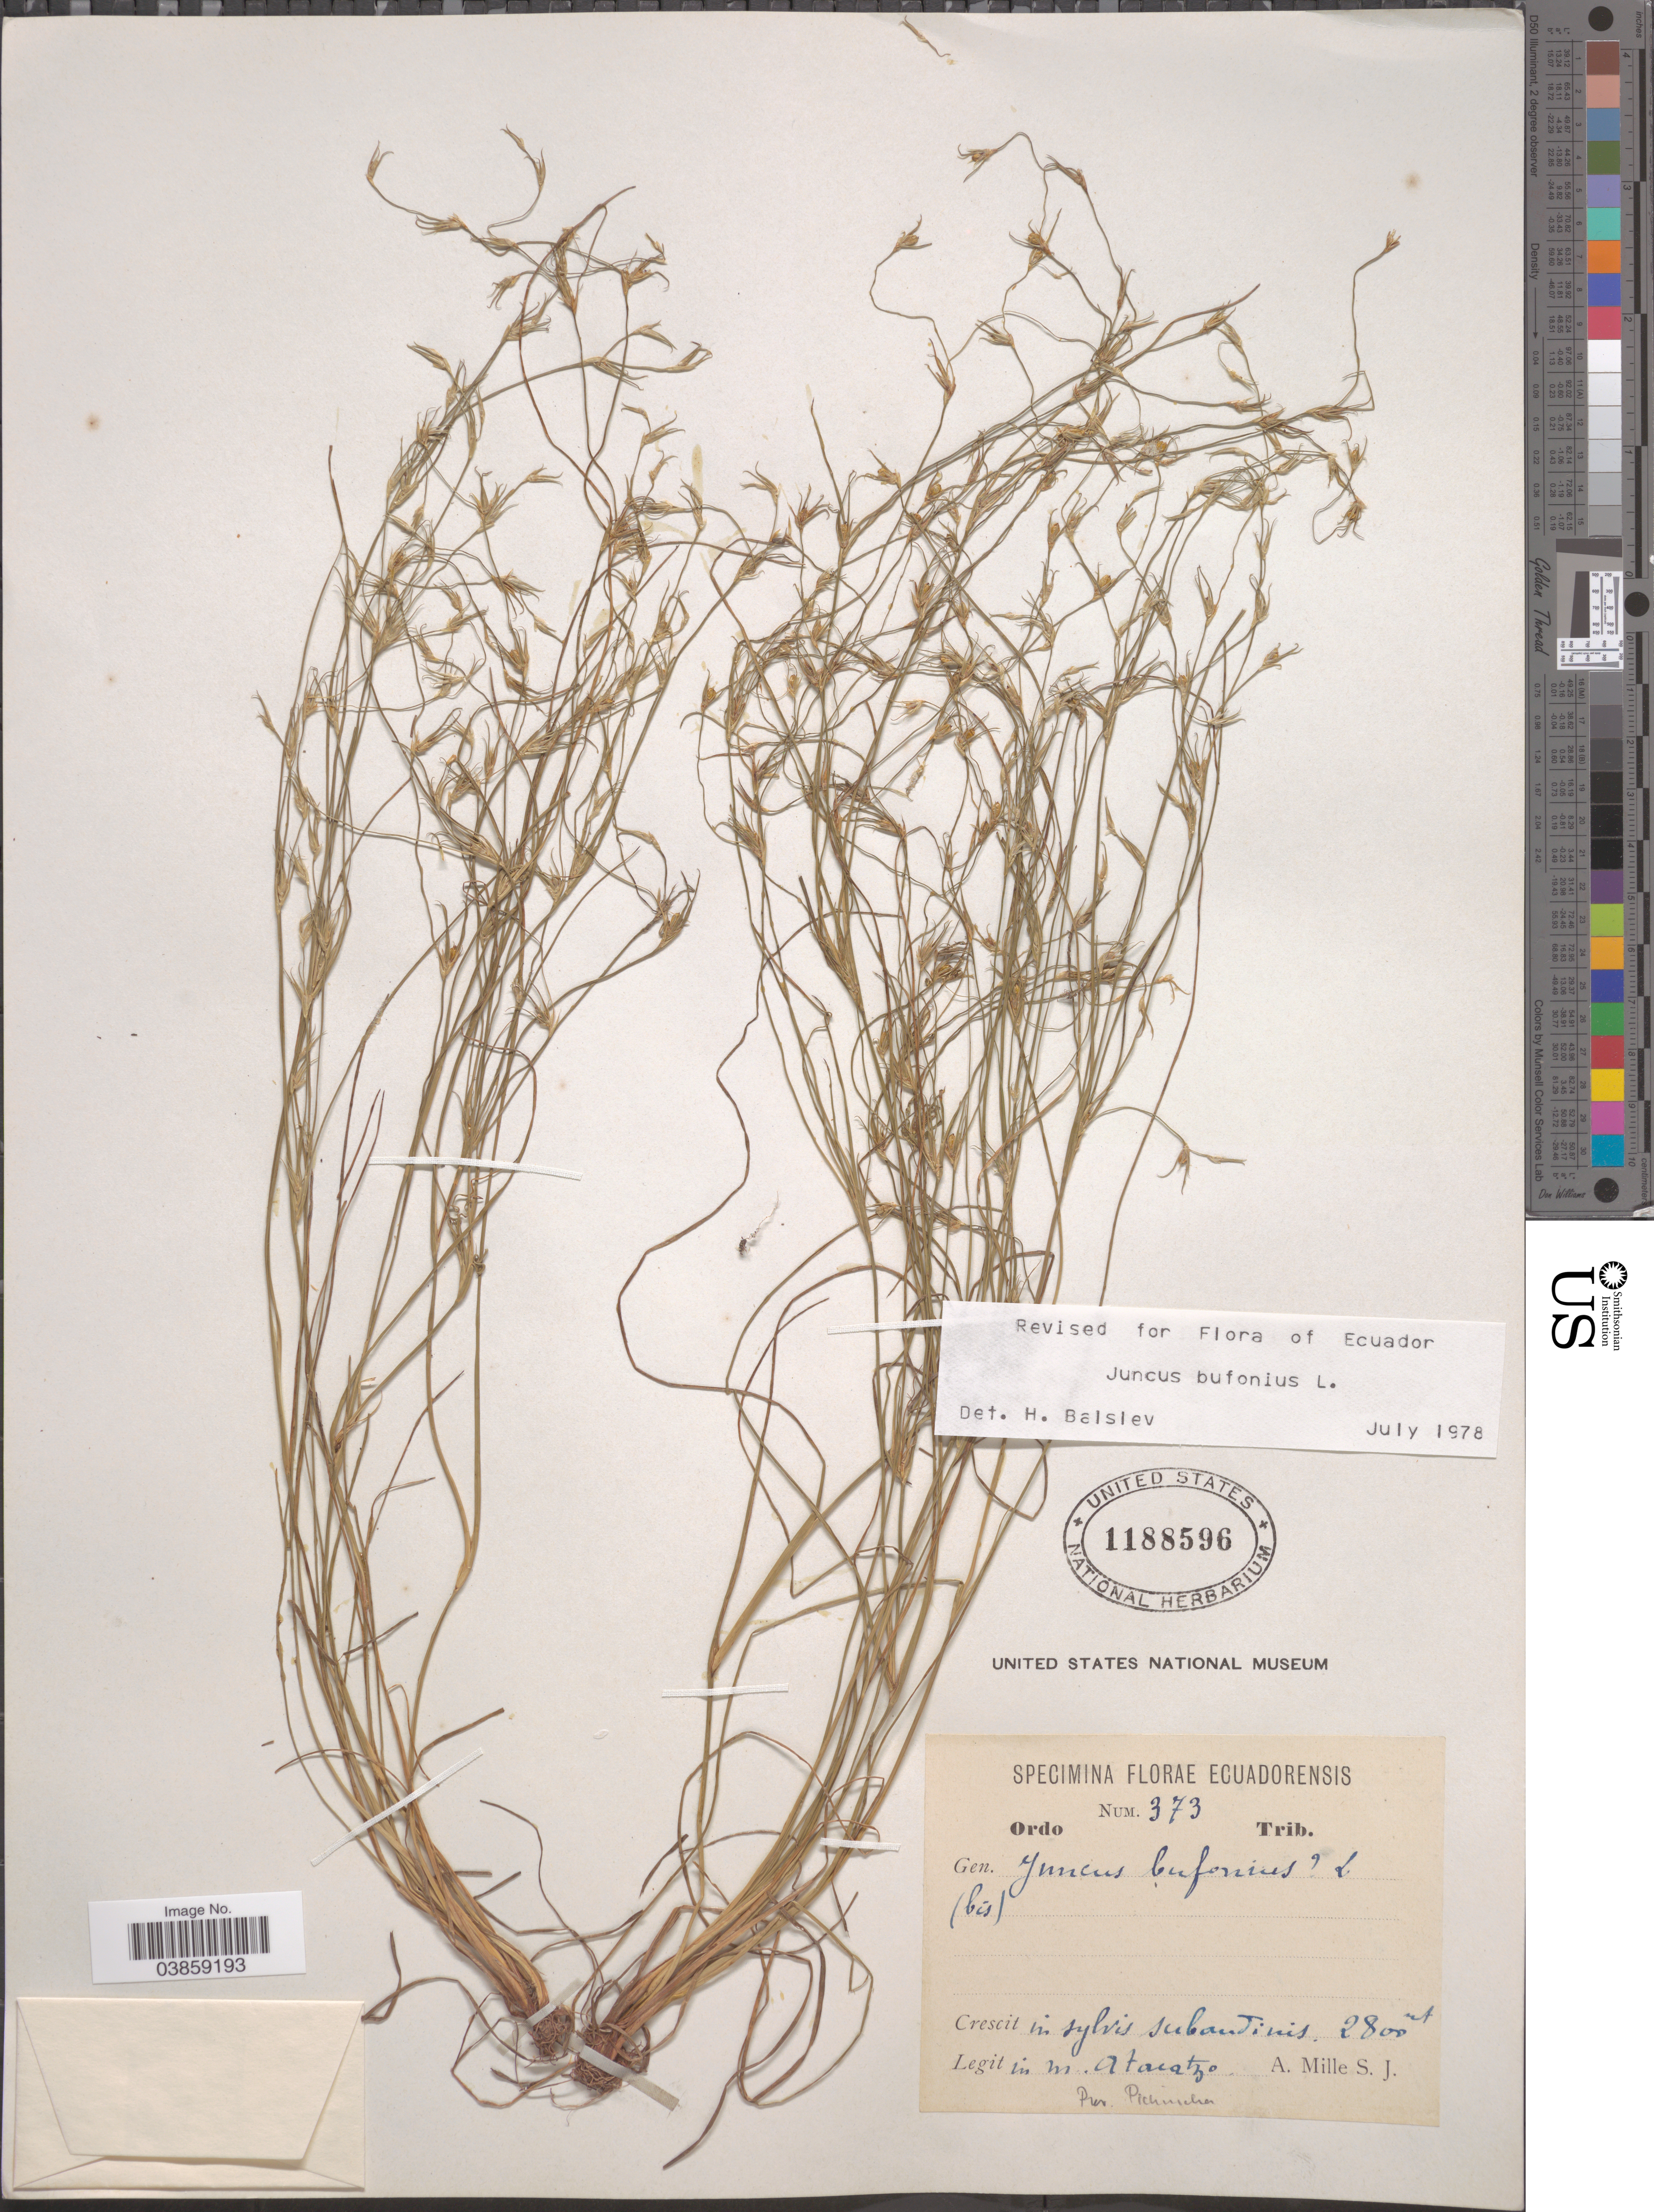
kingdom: Plantae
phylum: Tracheophyta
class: Liliopsida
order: Poales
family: Juncaceae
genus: Juncus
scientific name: Juncus bufonius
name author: L.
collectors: A. Mille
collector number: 373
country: Ecuador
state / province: Pichincha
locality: Crescit in sylvis subandinis in m. Atacatzo.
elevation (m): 2800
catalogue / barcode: US 1188596